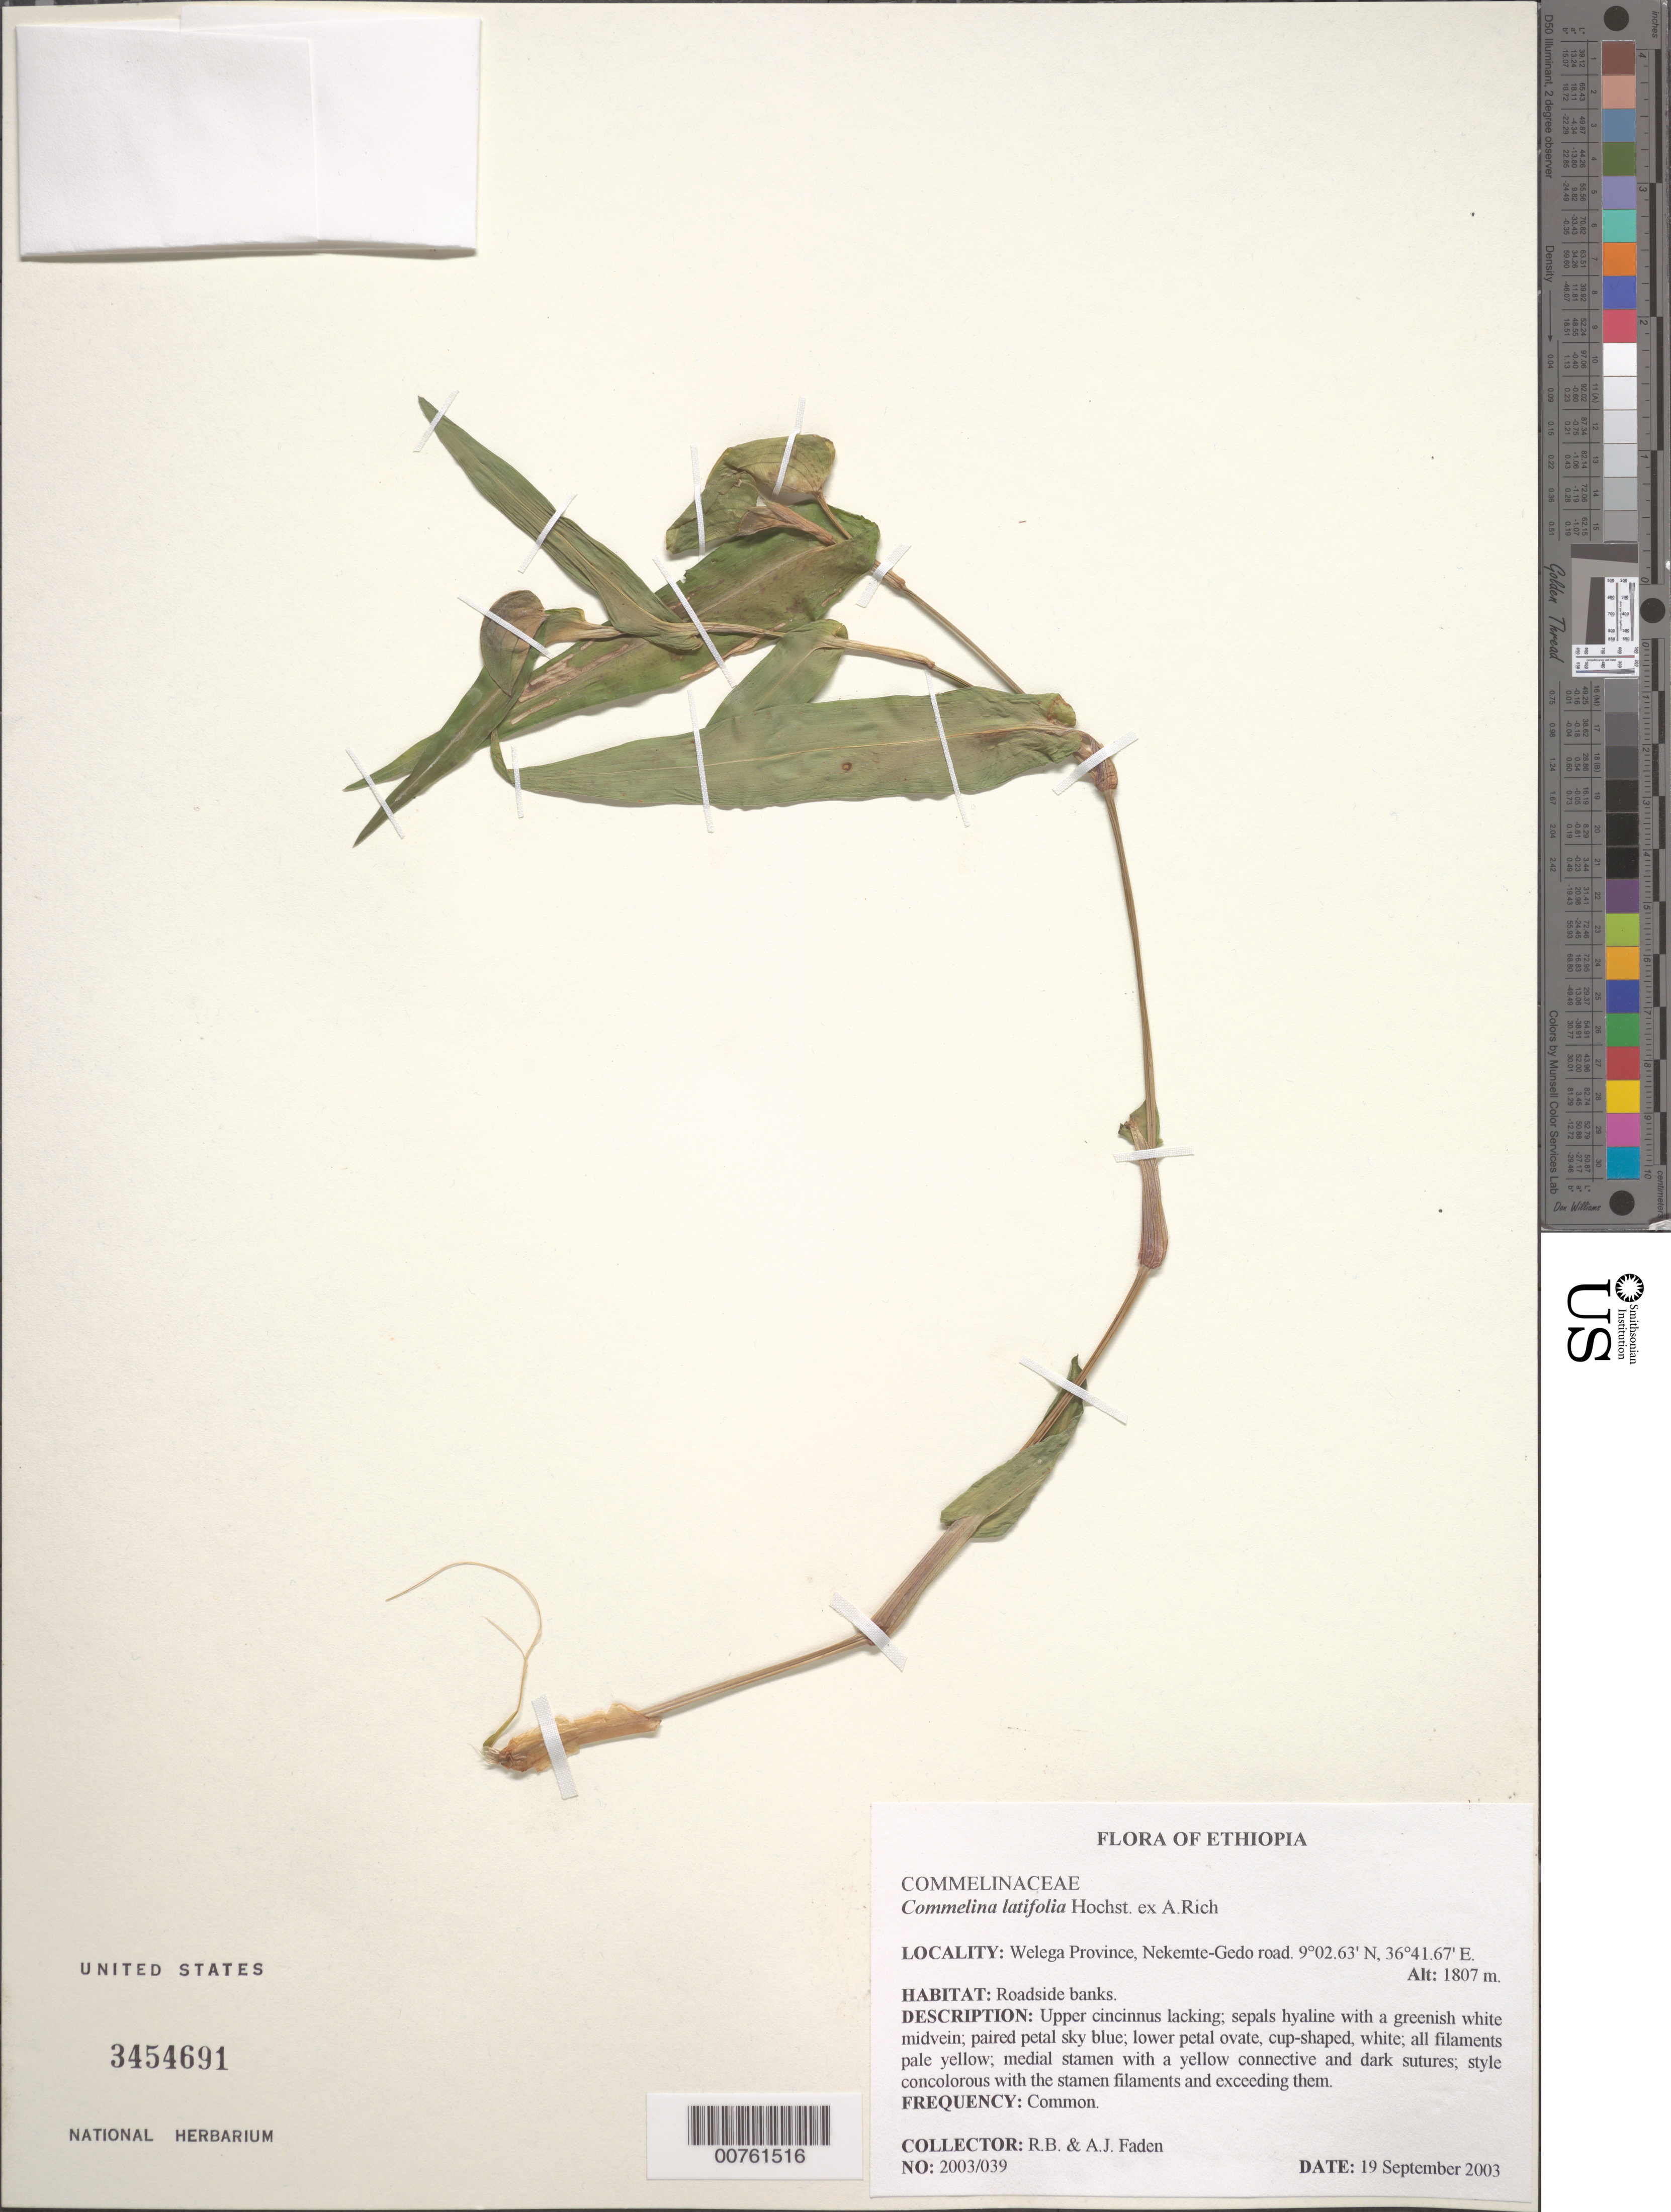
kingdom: Plantae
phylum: Tracheophyta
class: Liliopsida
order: Commelinales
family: Commelinaceae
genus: Commelina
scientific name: Commelina latifolia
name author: Hochst. ex A. Rich.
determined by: Faden, Robert B., (US), Smithsonian Institution - National Museum of Natural History (UNITED STATES)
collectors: R. B. Faden & A. J. Faden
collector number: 2003/039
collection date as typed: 19 Sep 2003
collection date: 2003-09-19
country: Ethiopia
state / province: Oromiya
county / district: Welega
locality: Nekemte-Gedo road.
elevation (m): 1807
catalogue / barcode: US 3454691